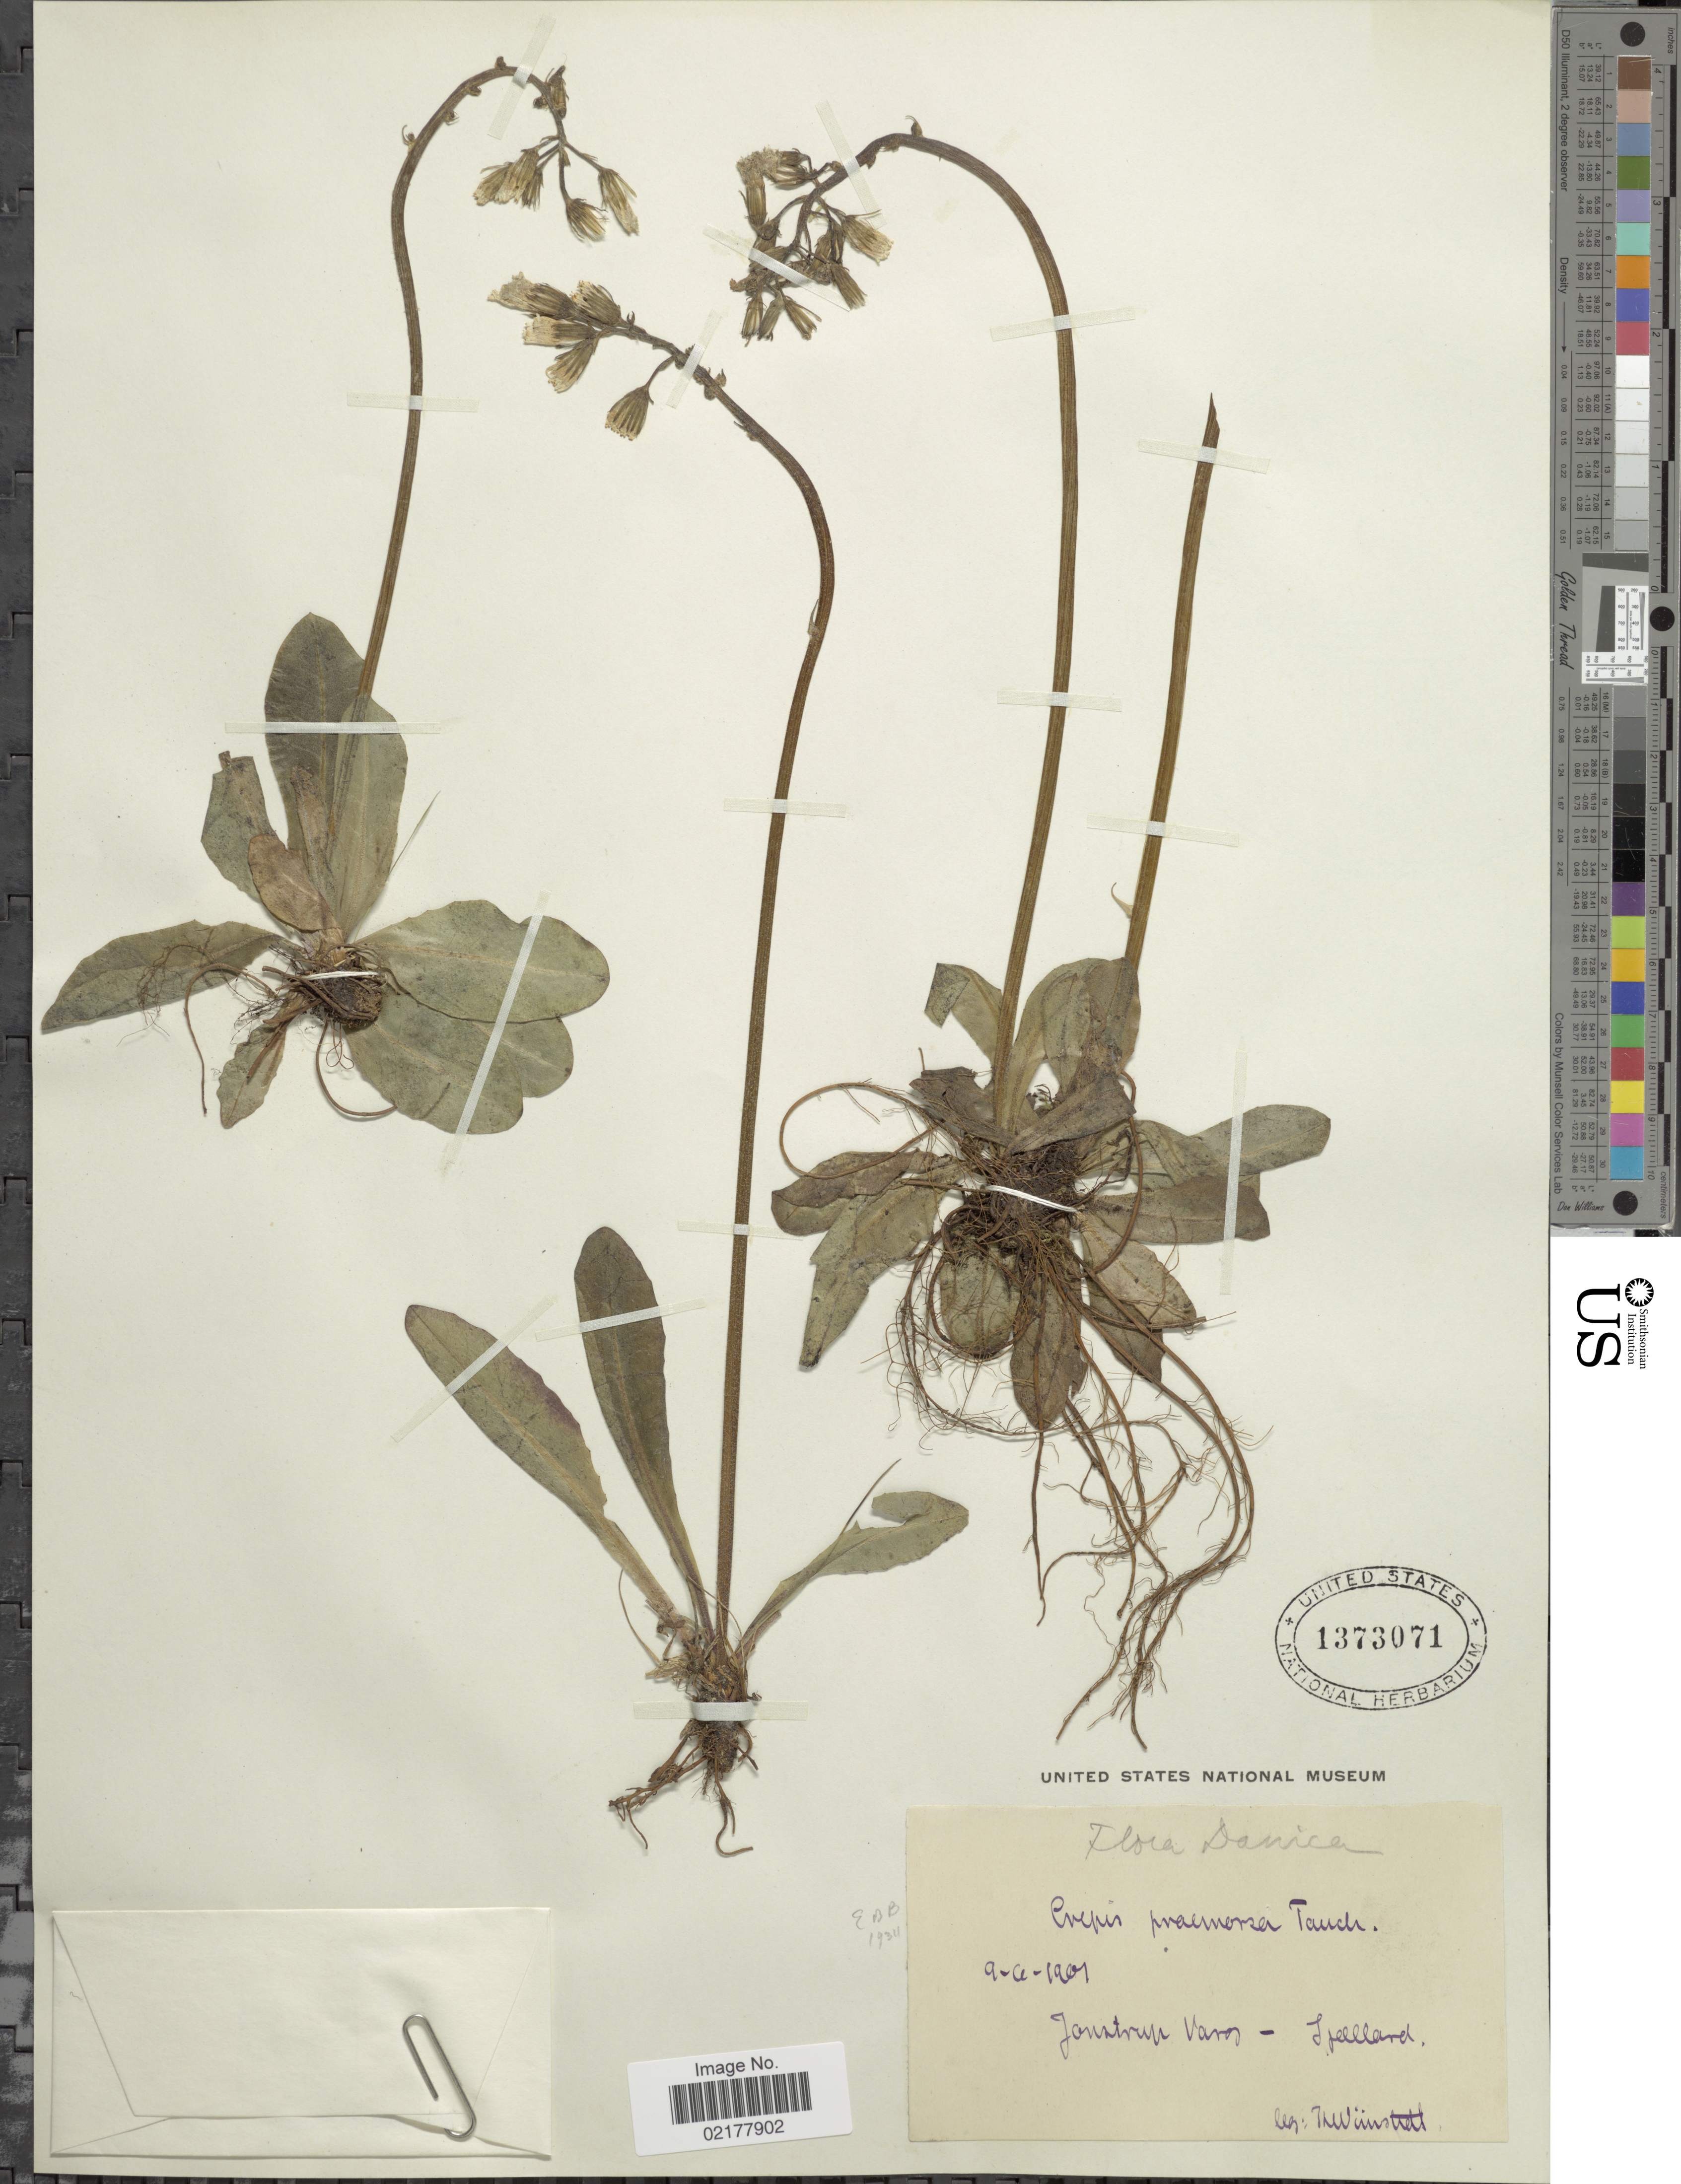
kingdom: Plantae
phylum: Tracheophyta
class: Magnoliopsida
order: Asterales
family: Asteraceae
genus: Crepis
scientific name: Crepis praemorsa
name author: (L.) Walther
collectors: K. Wunstedt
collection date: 1901-11-09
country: Denmark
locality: Danica. Jonstrup Vang - Sjælland.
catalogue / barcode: US 1373071